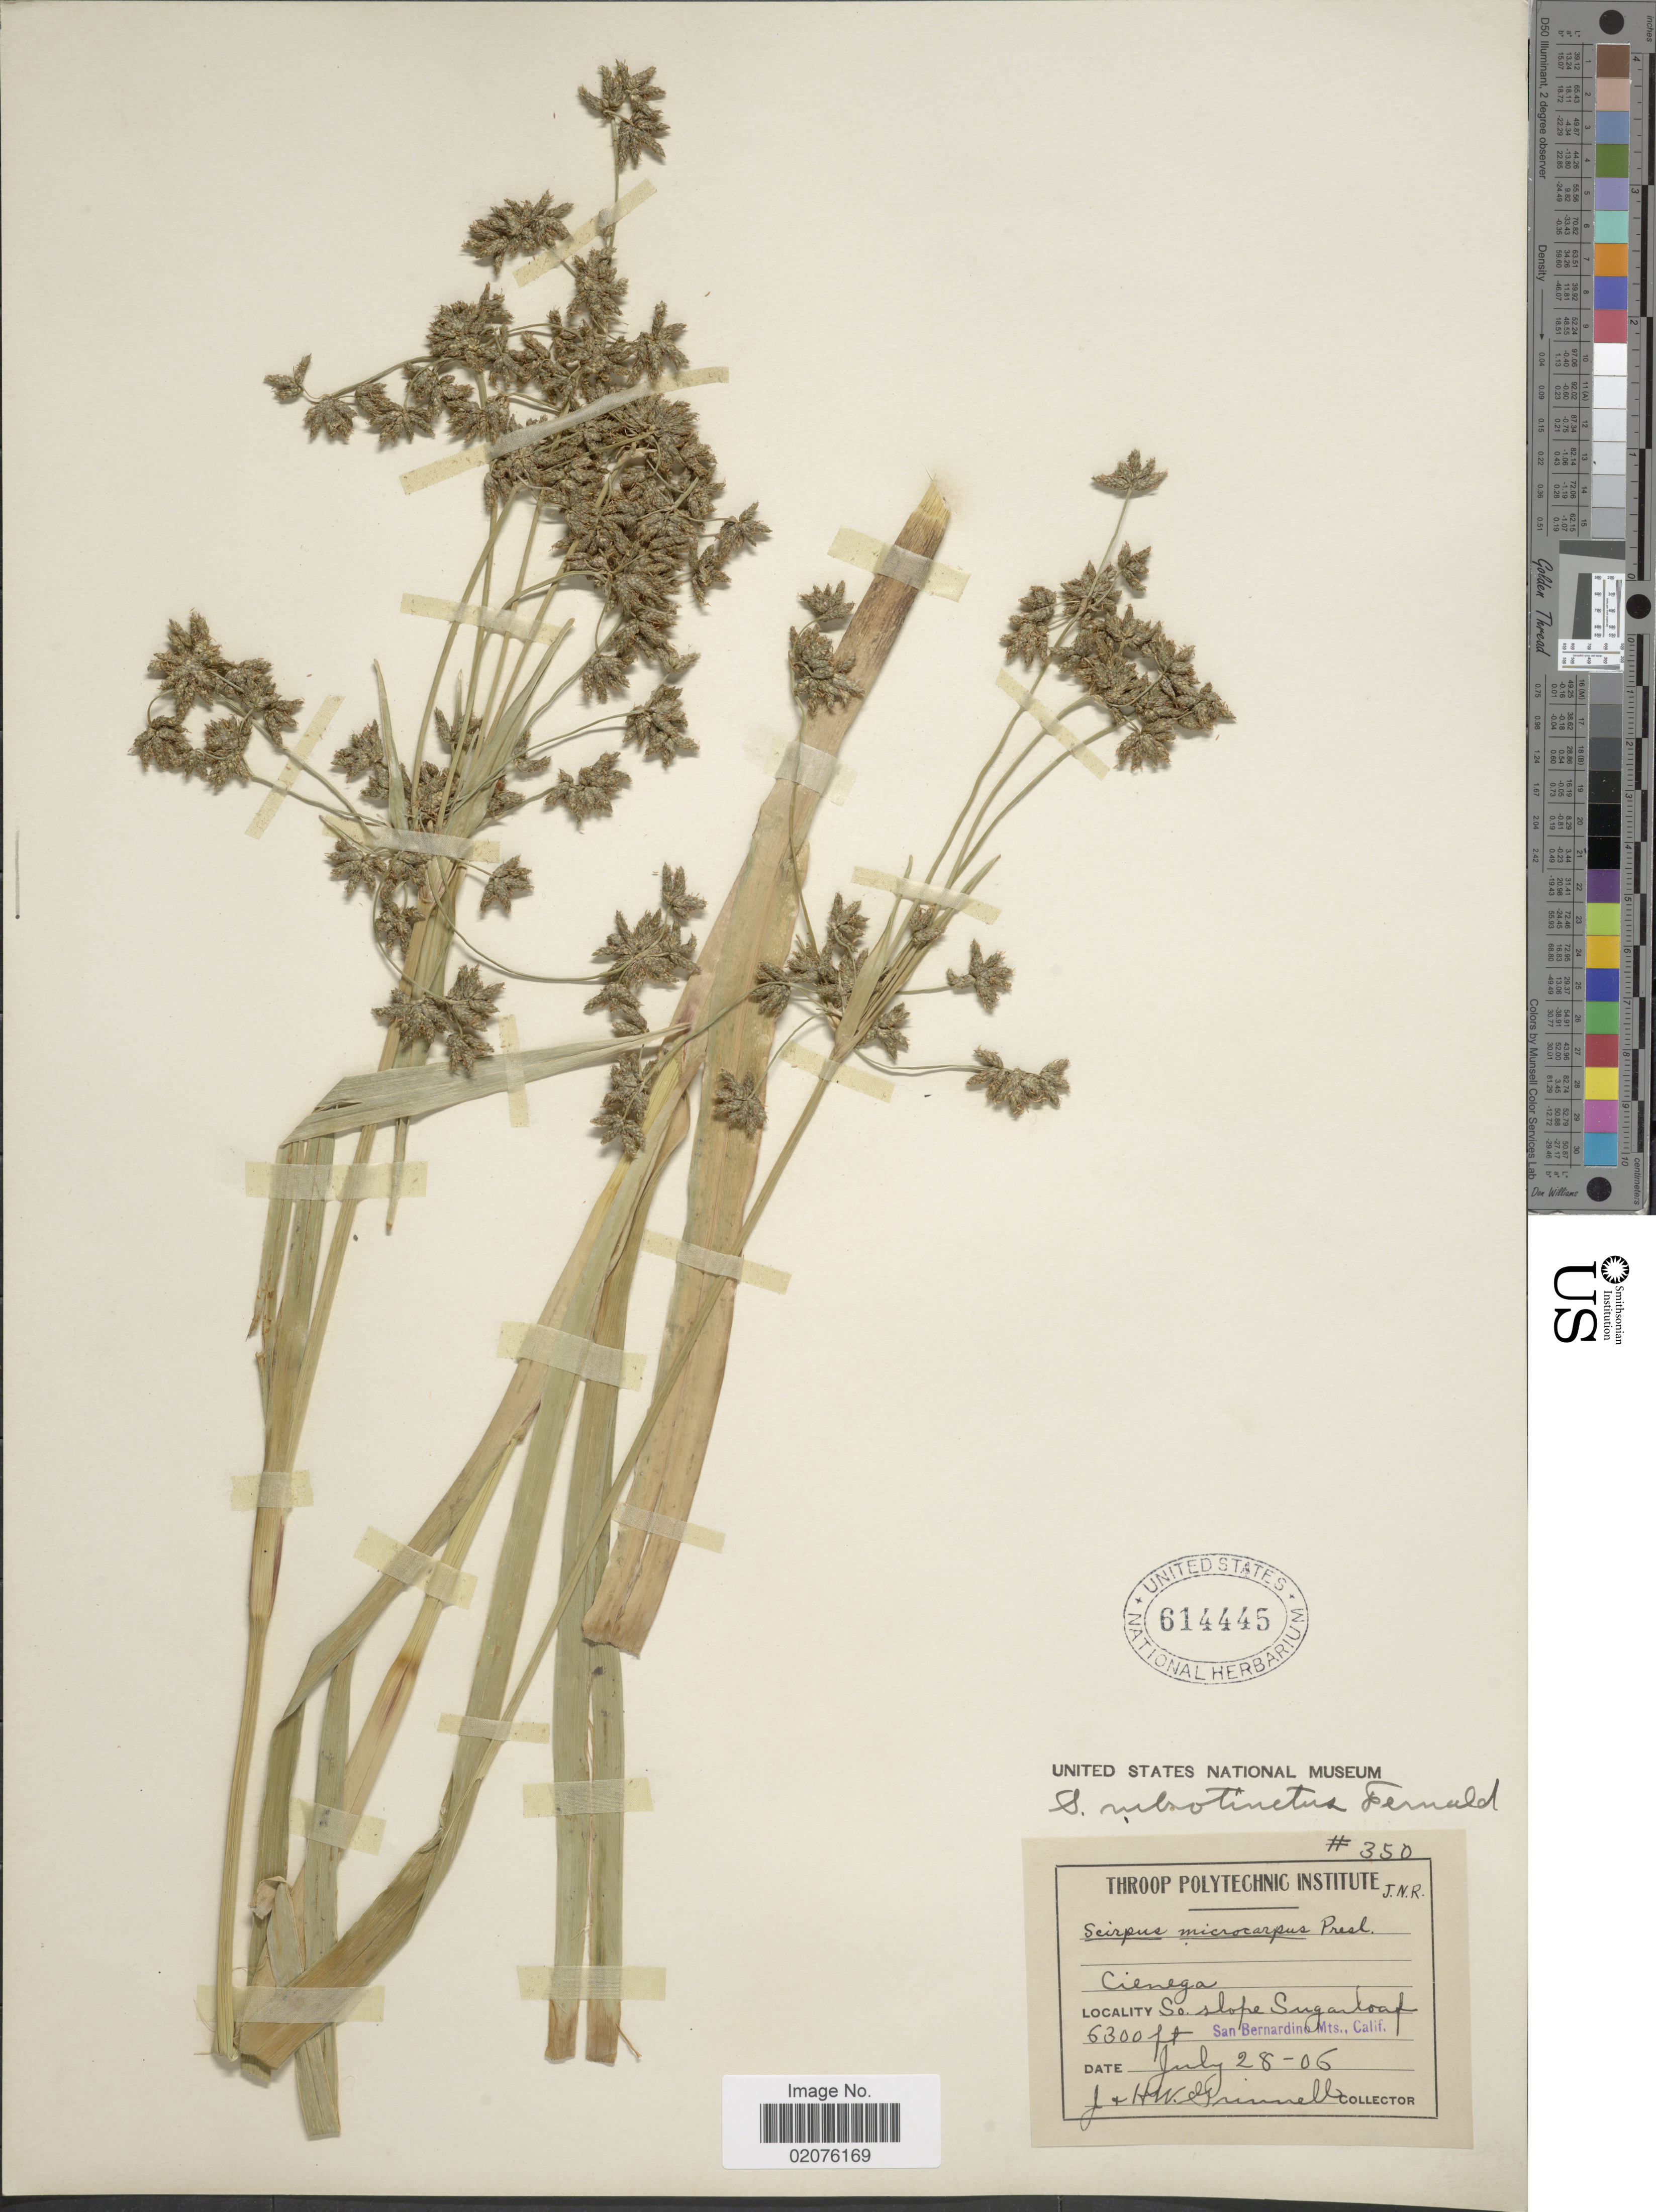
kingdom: Plantae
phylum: Tracheophyta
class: Liliopsida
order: Poales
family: Cyperaceae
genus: Scirpus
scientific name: Scirpus microcarpus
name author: J. Presl & C. Presl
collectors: J. Grinnel & H. Grinnell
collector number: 350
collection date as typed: Transcribed d/m/y: 28/7/6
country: United States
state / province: California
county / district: San Bernardino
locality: So slope Sugar loaf, San Bernardino Mts.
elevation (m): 1920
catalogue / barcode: US 614445